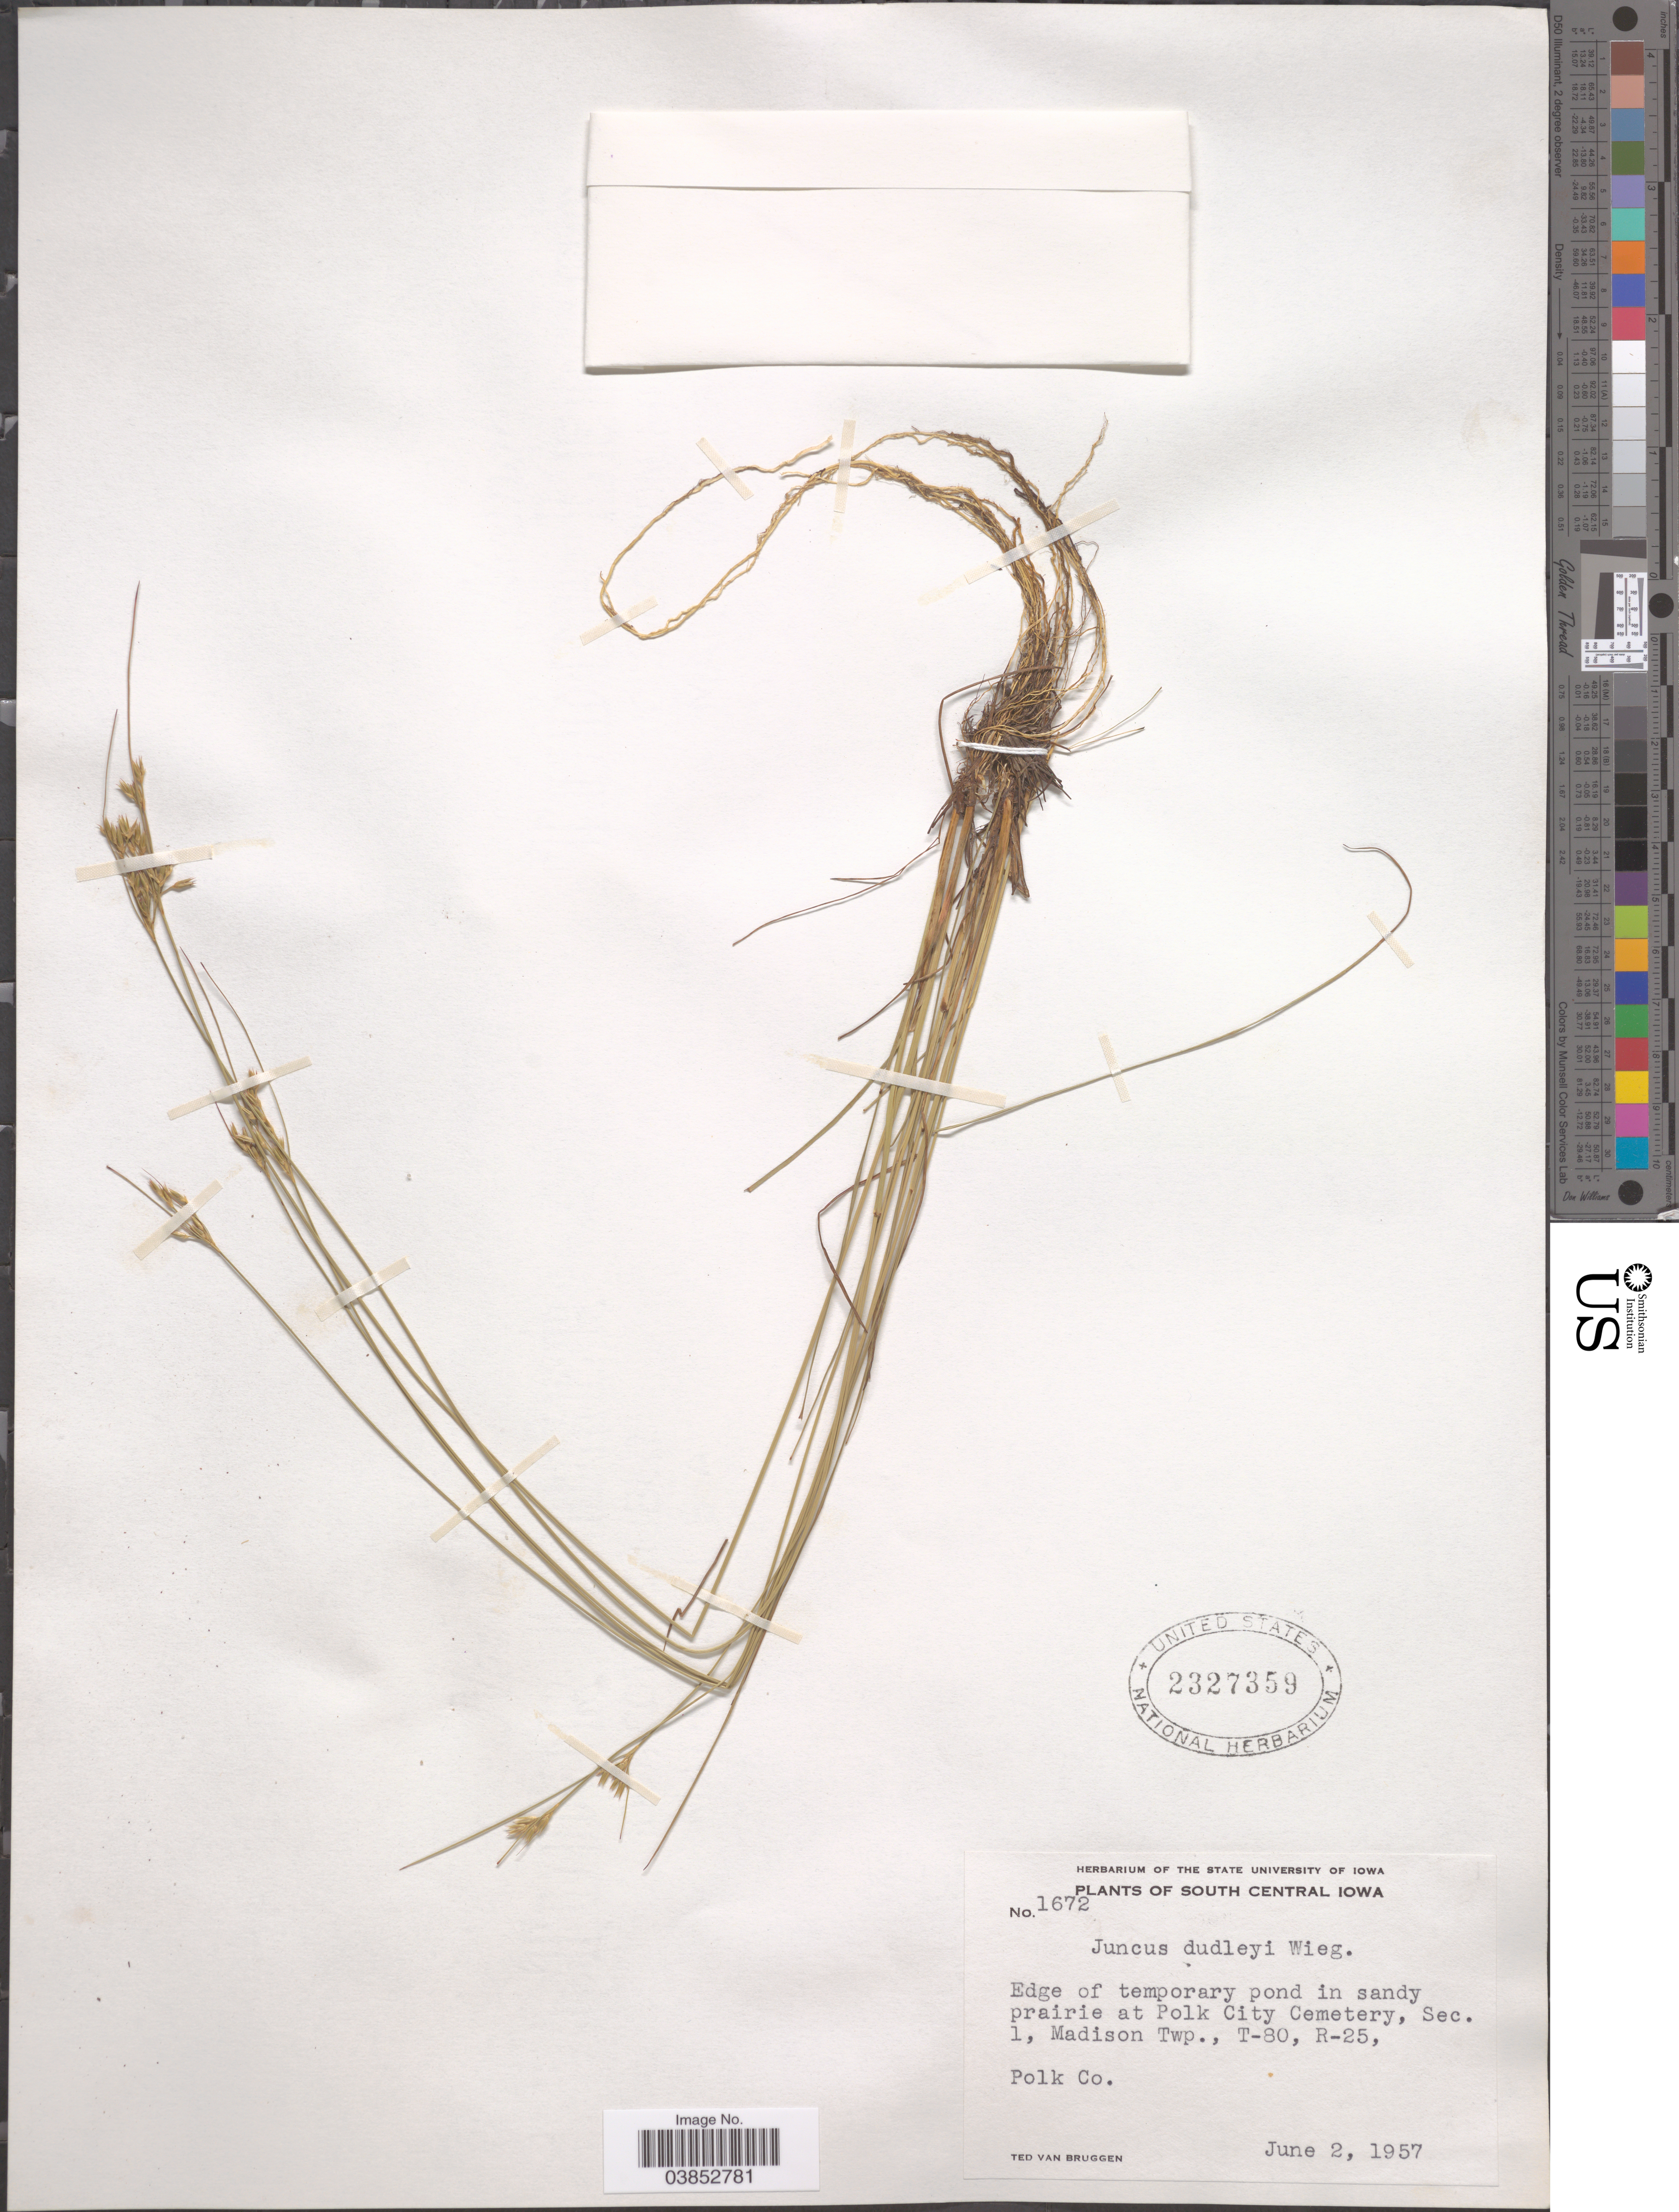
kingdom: Plantae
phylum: Tracheophyta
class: Liliopsida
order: Poales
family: Juncaceae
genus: Juncus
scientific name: Juncus dudleyi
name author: Wiegand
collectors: T. van Bruggen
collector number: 1672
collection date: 1957-06-02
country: United States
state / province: Iowa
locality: South Central Iowa. Prairie at Polk City Cemetery, Sec. 1, Madison Twp, T-80, R-25, Polk Co.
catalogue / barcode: US 2327359